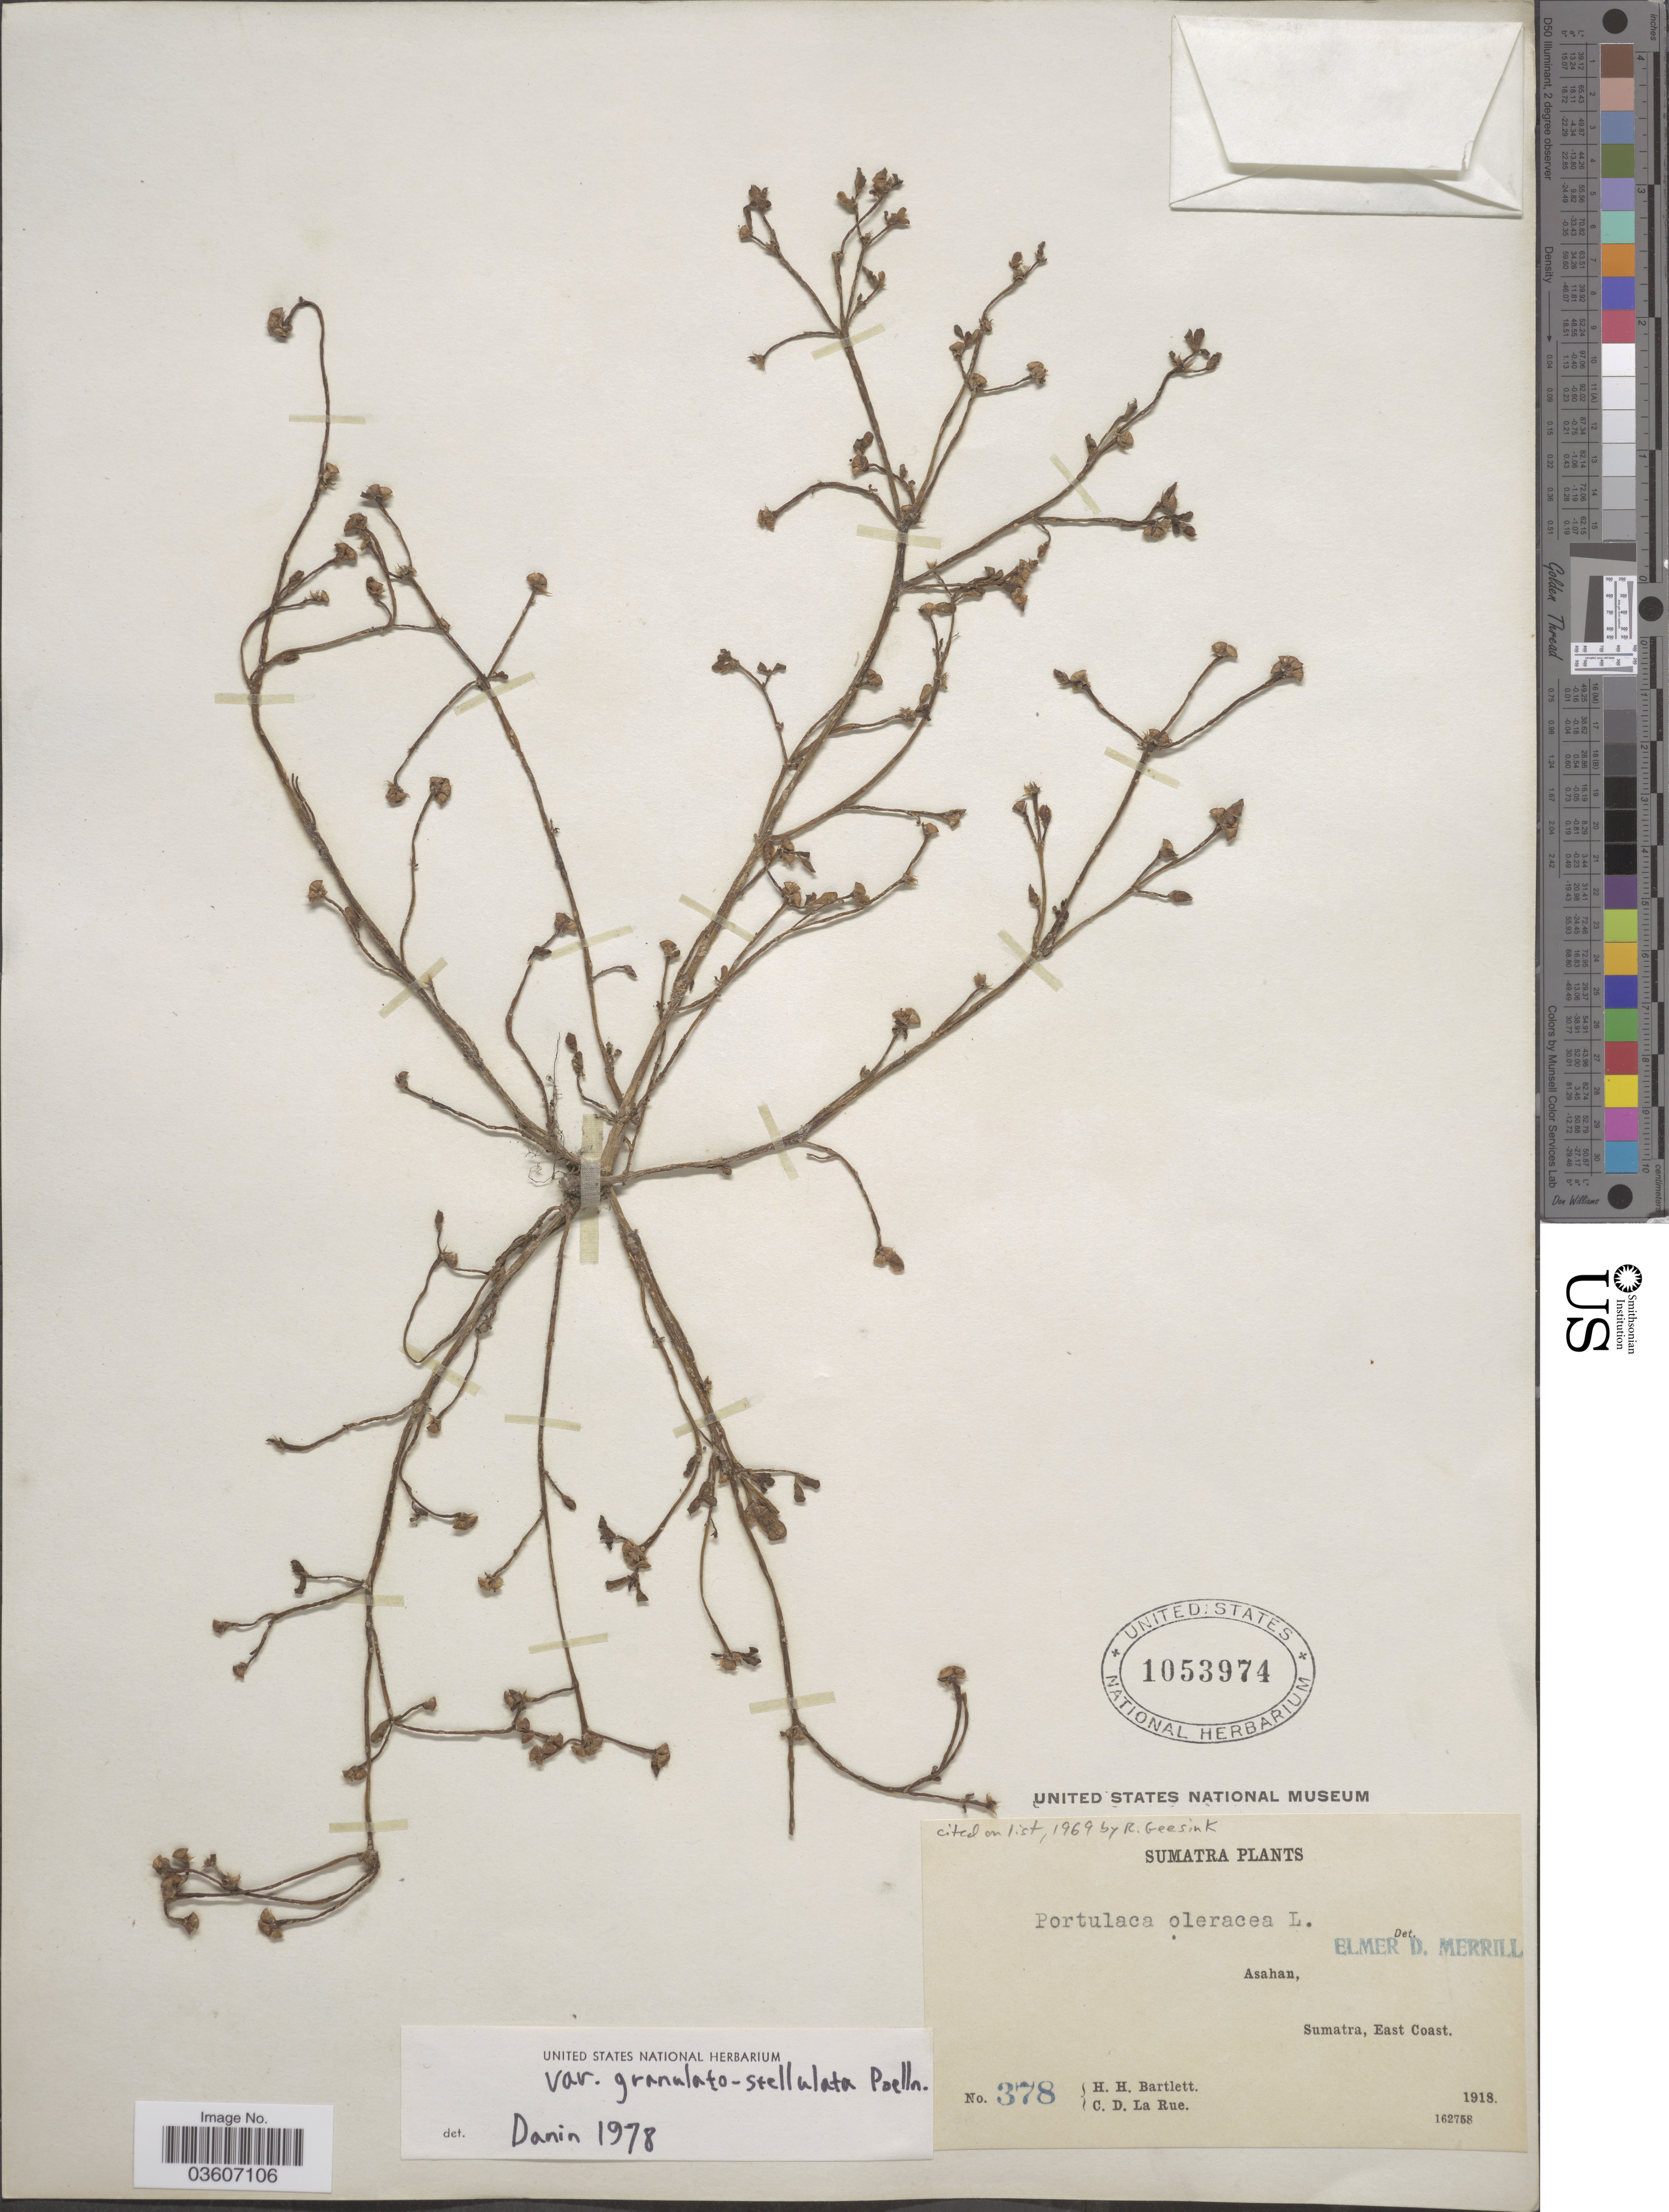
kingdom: Plantae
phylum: Tracheophyta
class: Magnoliopsida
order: Caryophyllales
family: Portulacaceae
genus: Portulaca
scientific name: Portulaca oleracea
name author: L.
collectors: H. H. Bartlett & C. La Rue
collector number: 378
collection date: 1918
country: Indonesia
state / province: Sumatra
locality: Asahan, East Coast.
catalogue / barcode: US 1053974